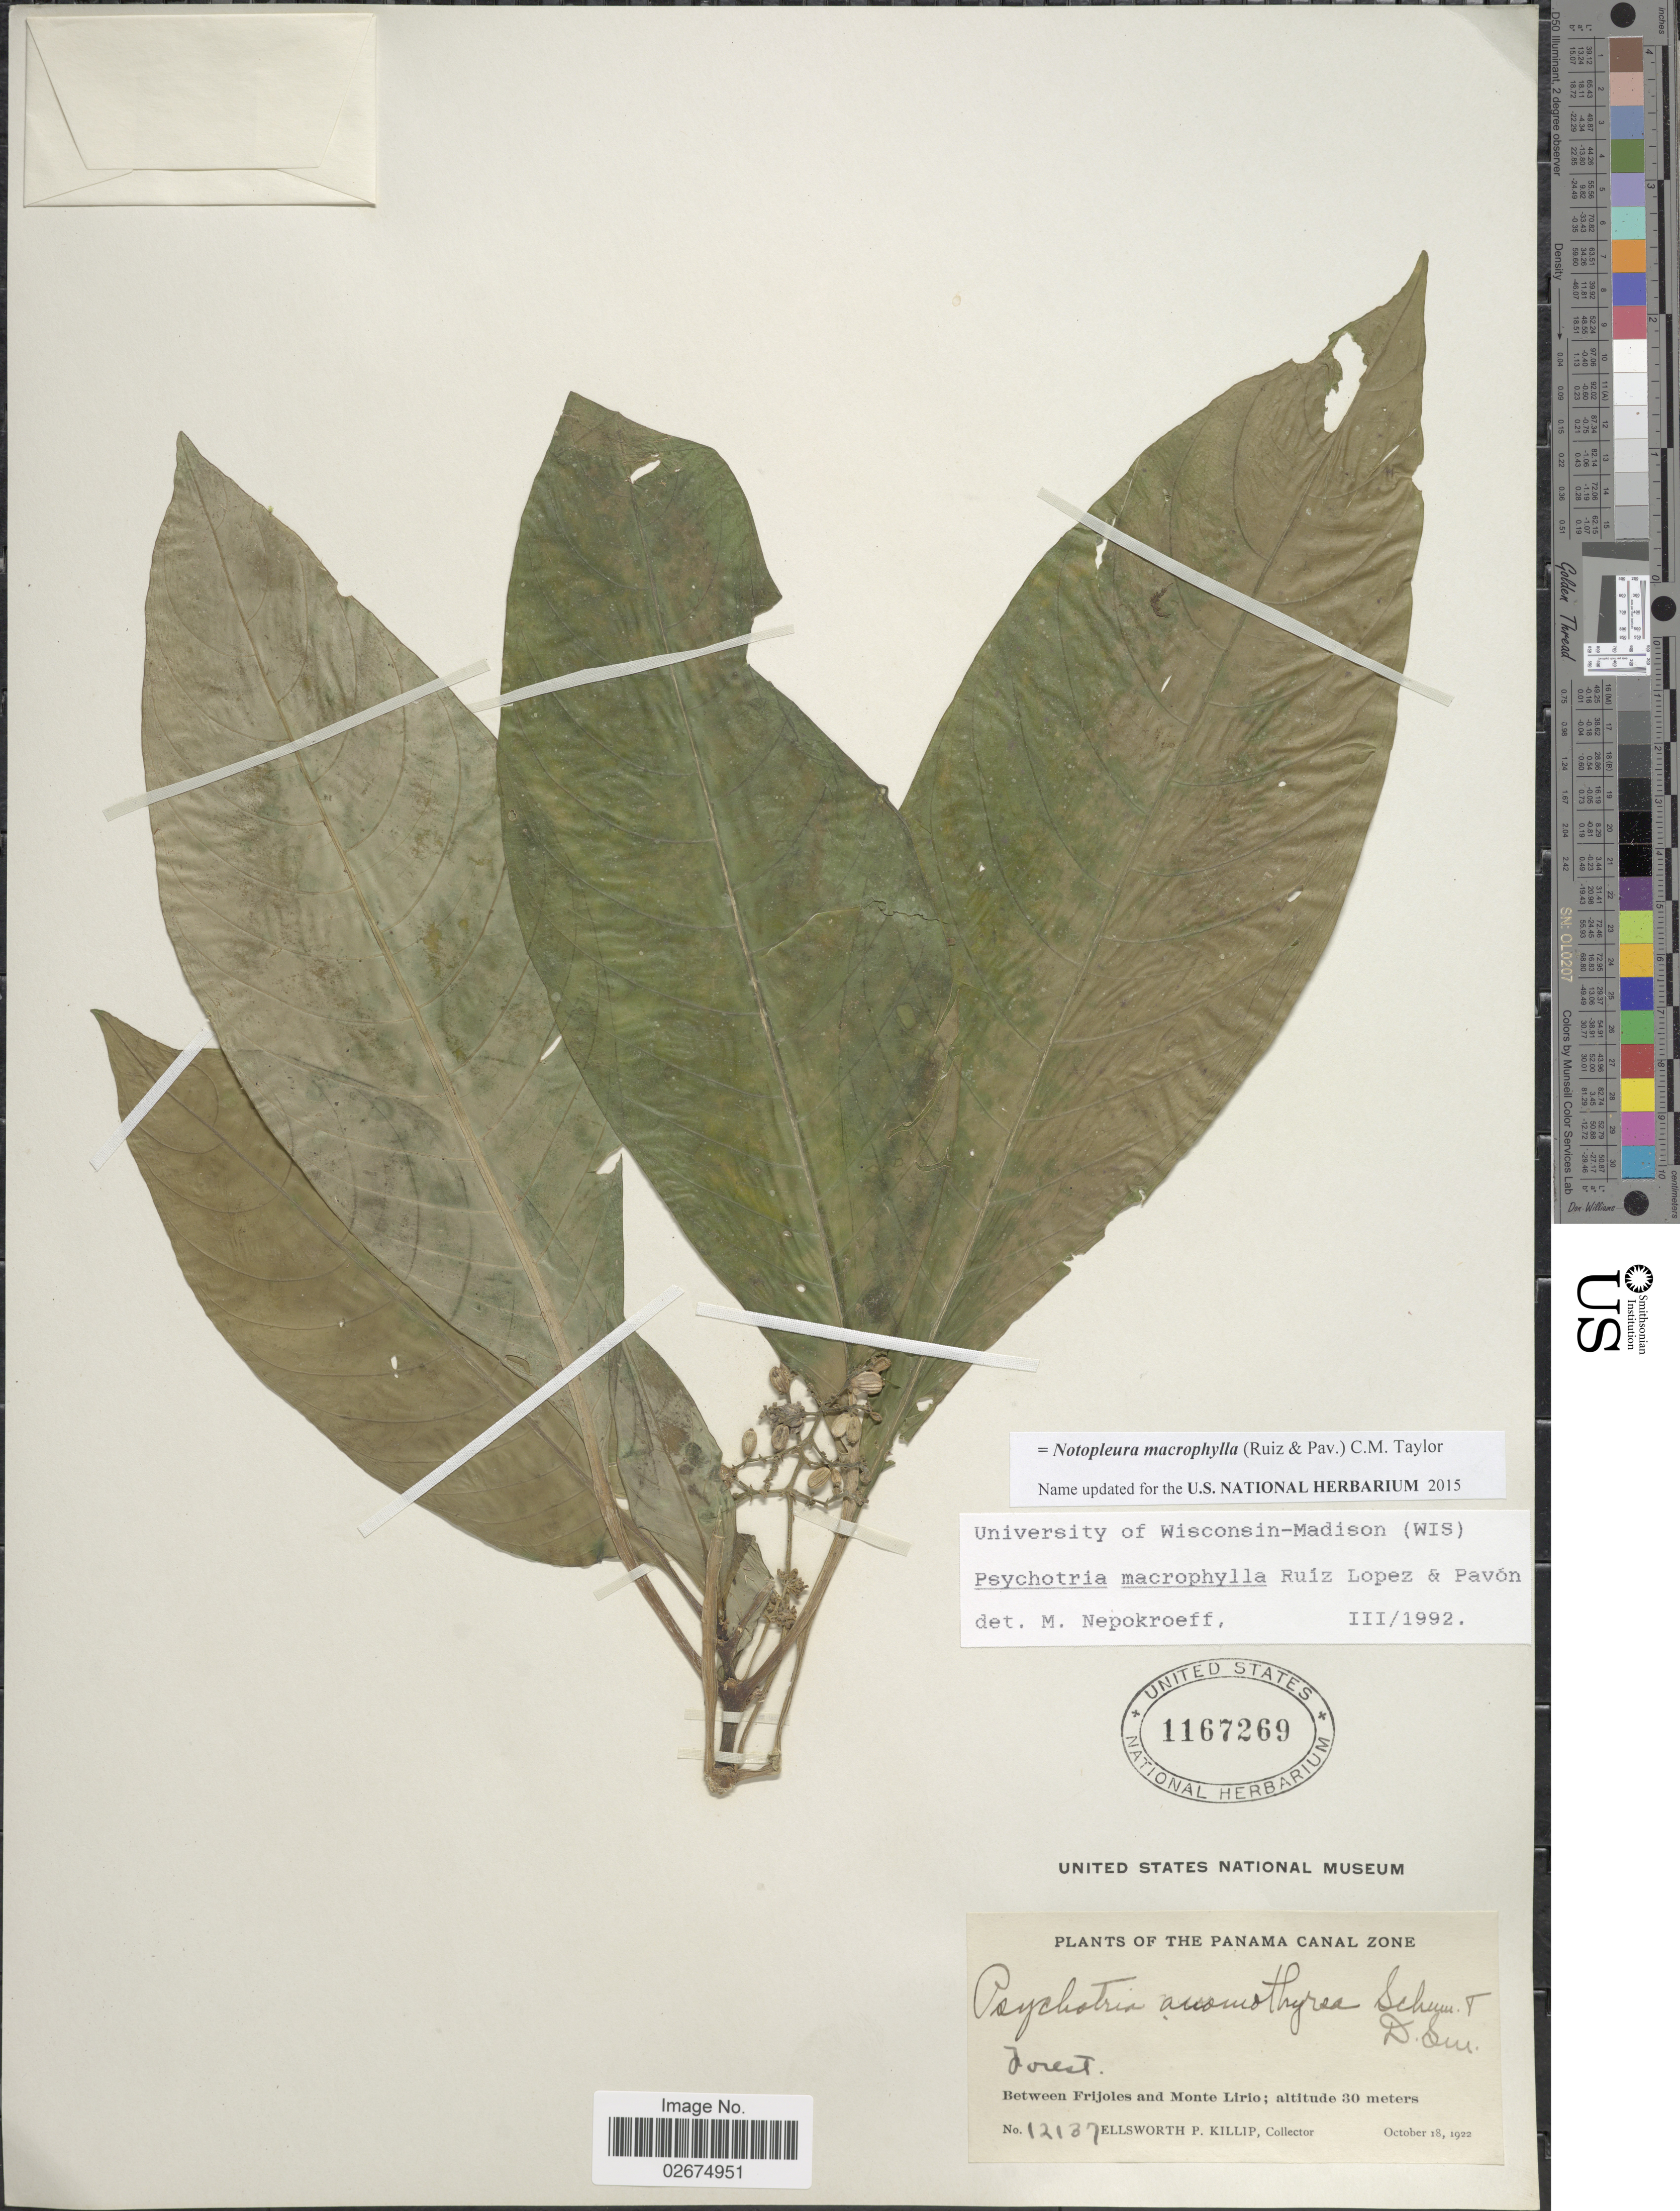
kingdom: Plantae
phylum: Tracheophyta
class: Magnoliopsida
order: Gentianales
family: Rubiaceae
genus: Notopleura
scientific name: Notopleura macrophylla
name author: (Ruiz & Pav.) C.M. Taylor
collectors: E. P. Killip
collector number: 12137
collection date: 1922-10-18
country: Panama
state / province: Colón / Panamá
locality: Panama Canal Zone. Between Frijoles and Monte Lirio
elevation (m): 30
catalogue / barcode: US 1167269